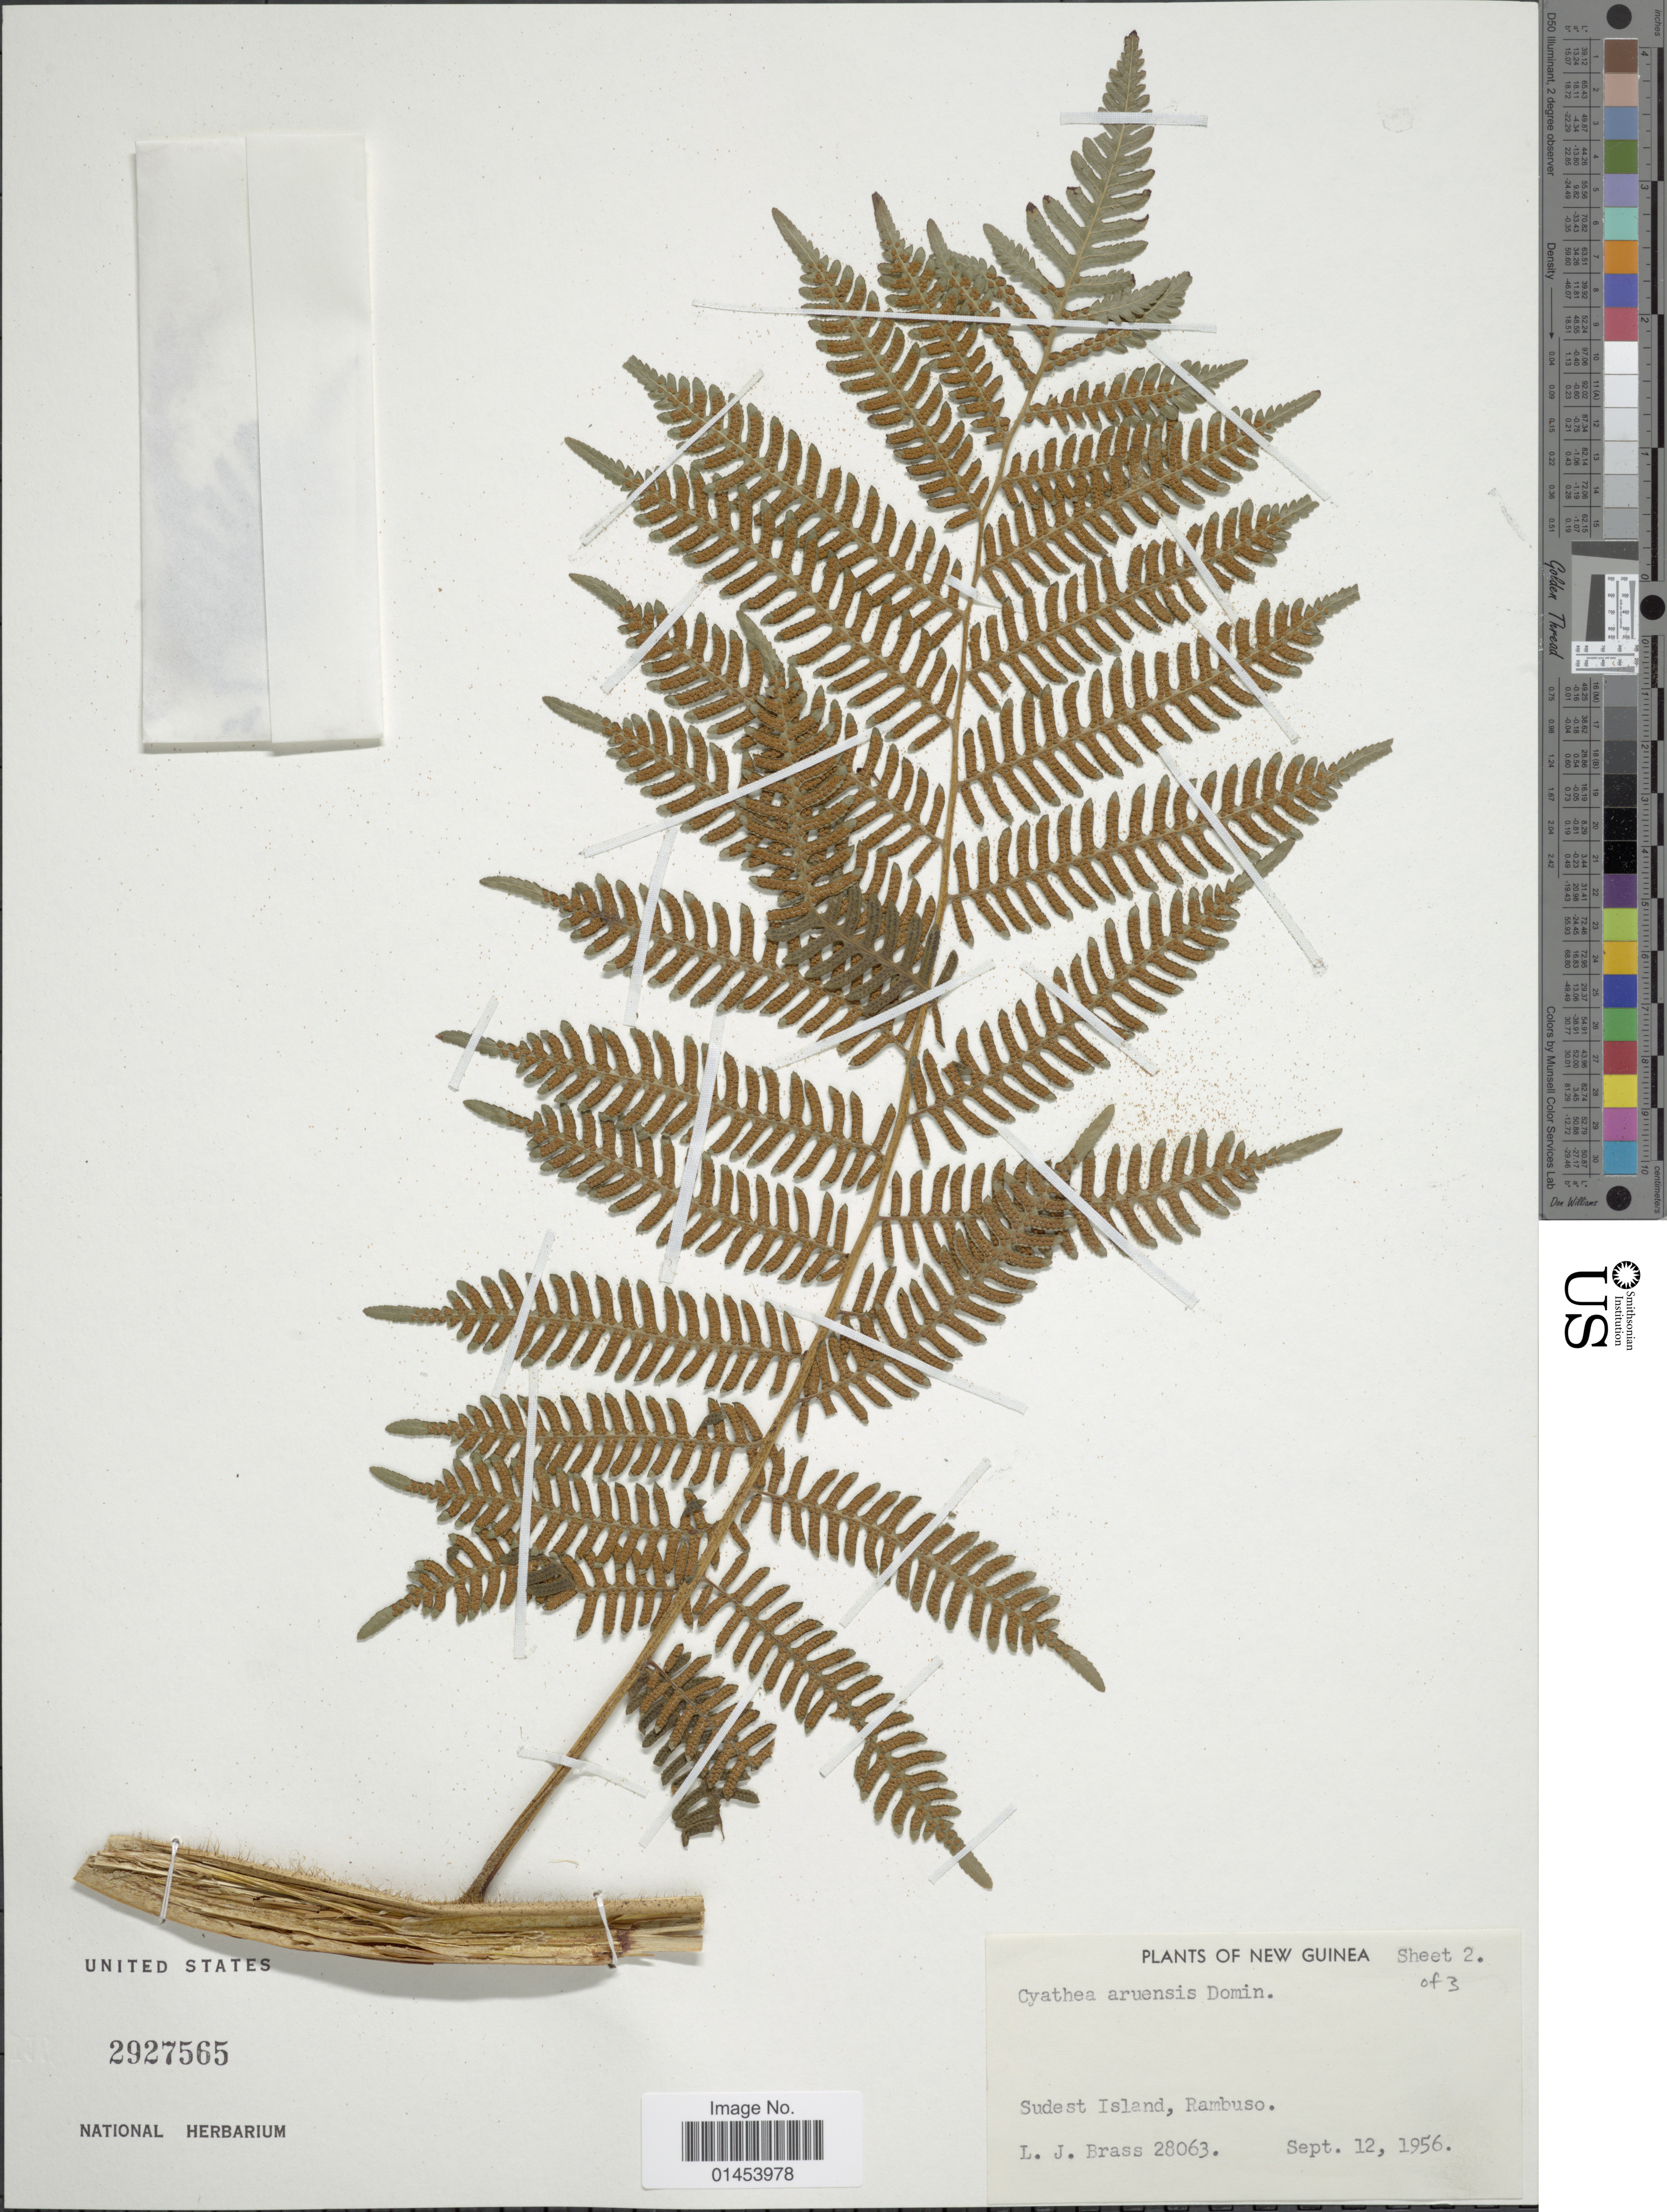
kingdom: Plantae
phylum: Tracheophyta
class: Polypodiopsida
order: Cyatheales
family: Cyatheaceae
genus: Cyathea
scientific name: Cyathea rumphiana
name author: (Alderw.) Merr.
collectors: L. J. Brass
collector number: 28063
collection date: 1956-09-12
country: Papua New Guinea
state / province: Milne Bay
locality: New Guinea. Sudest Island, Rambuso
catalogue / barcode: US 2927565